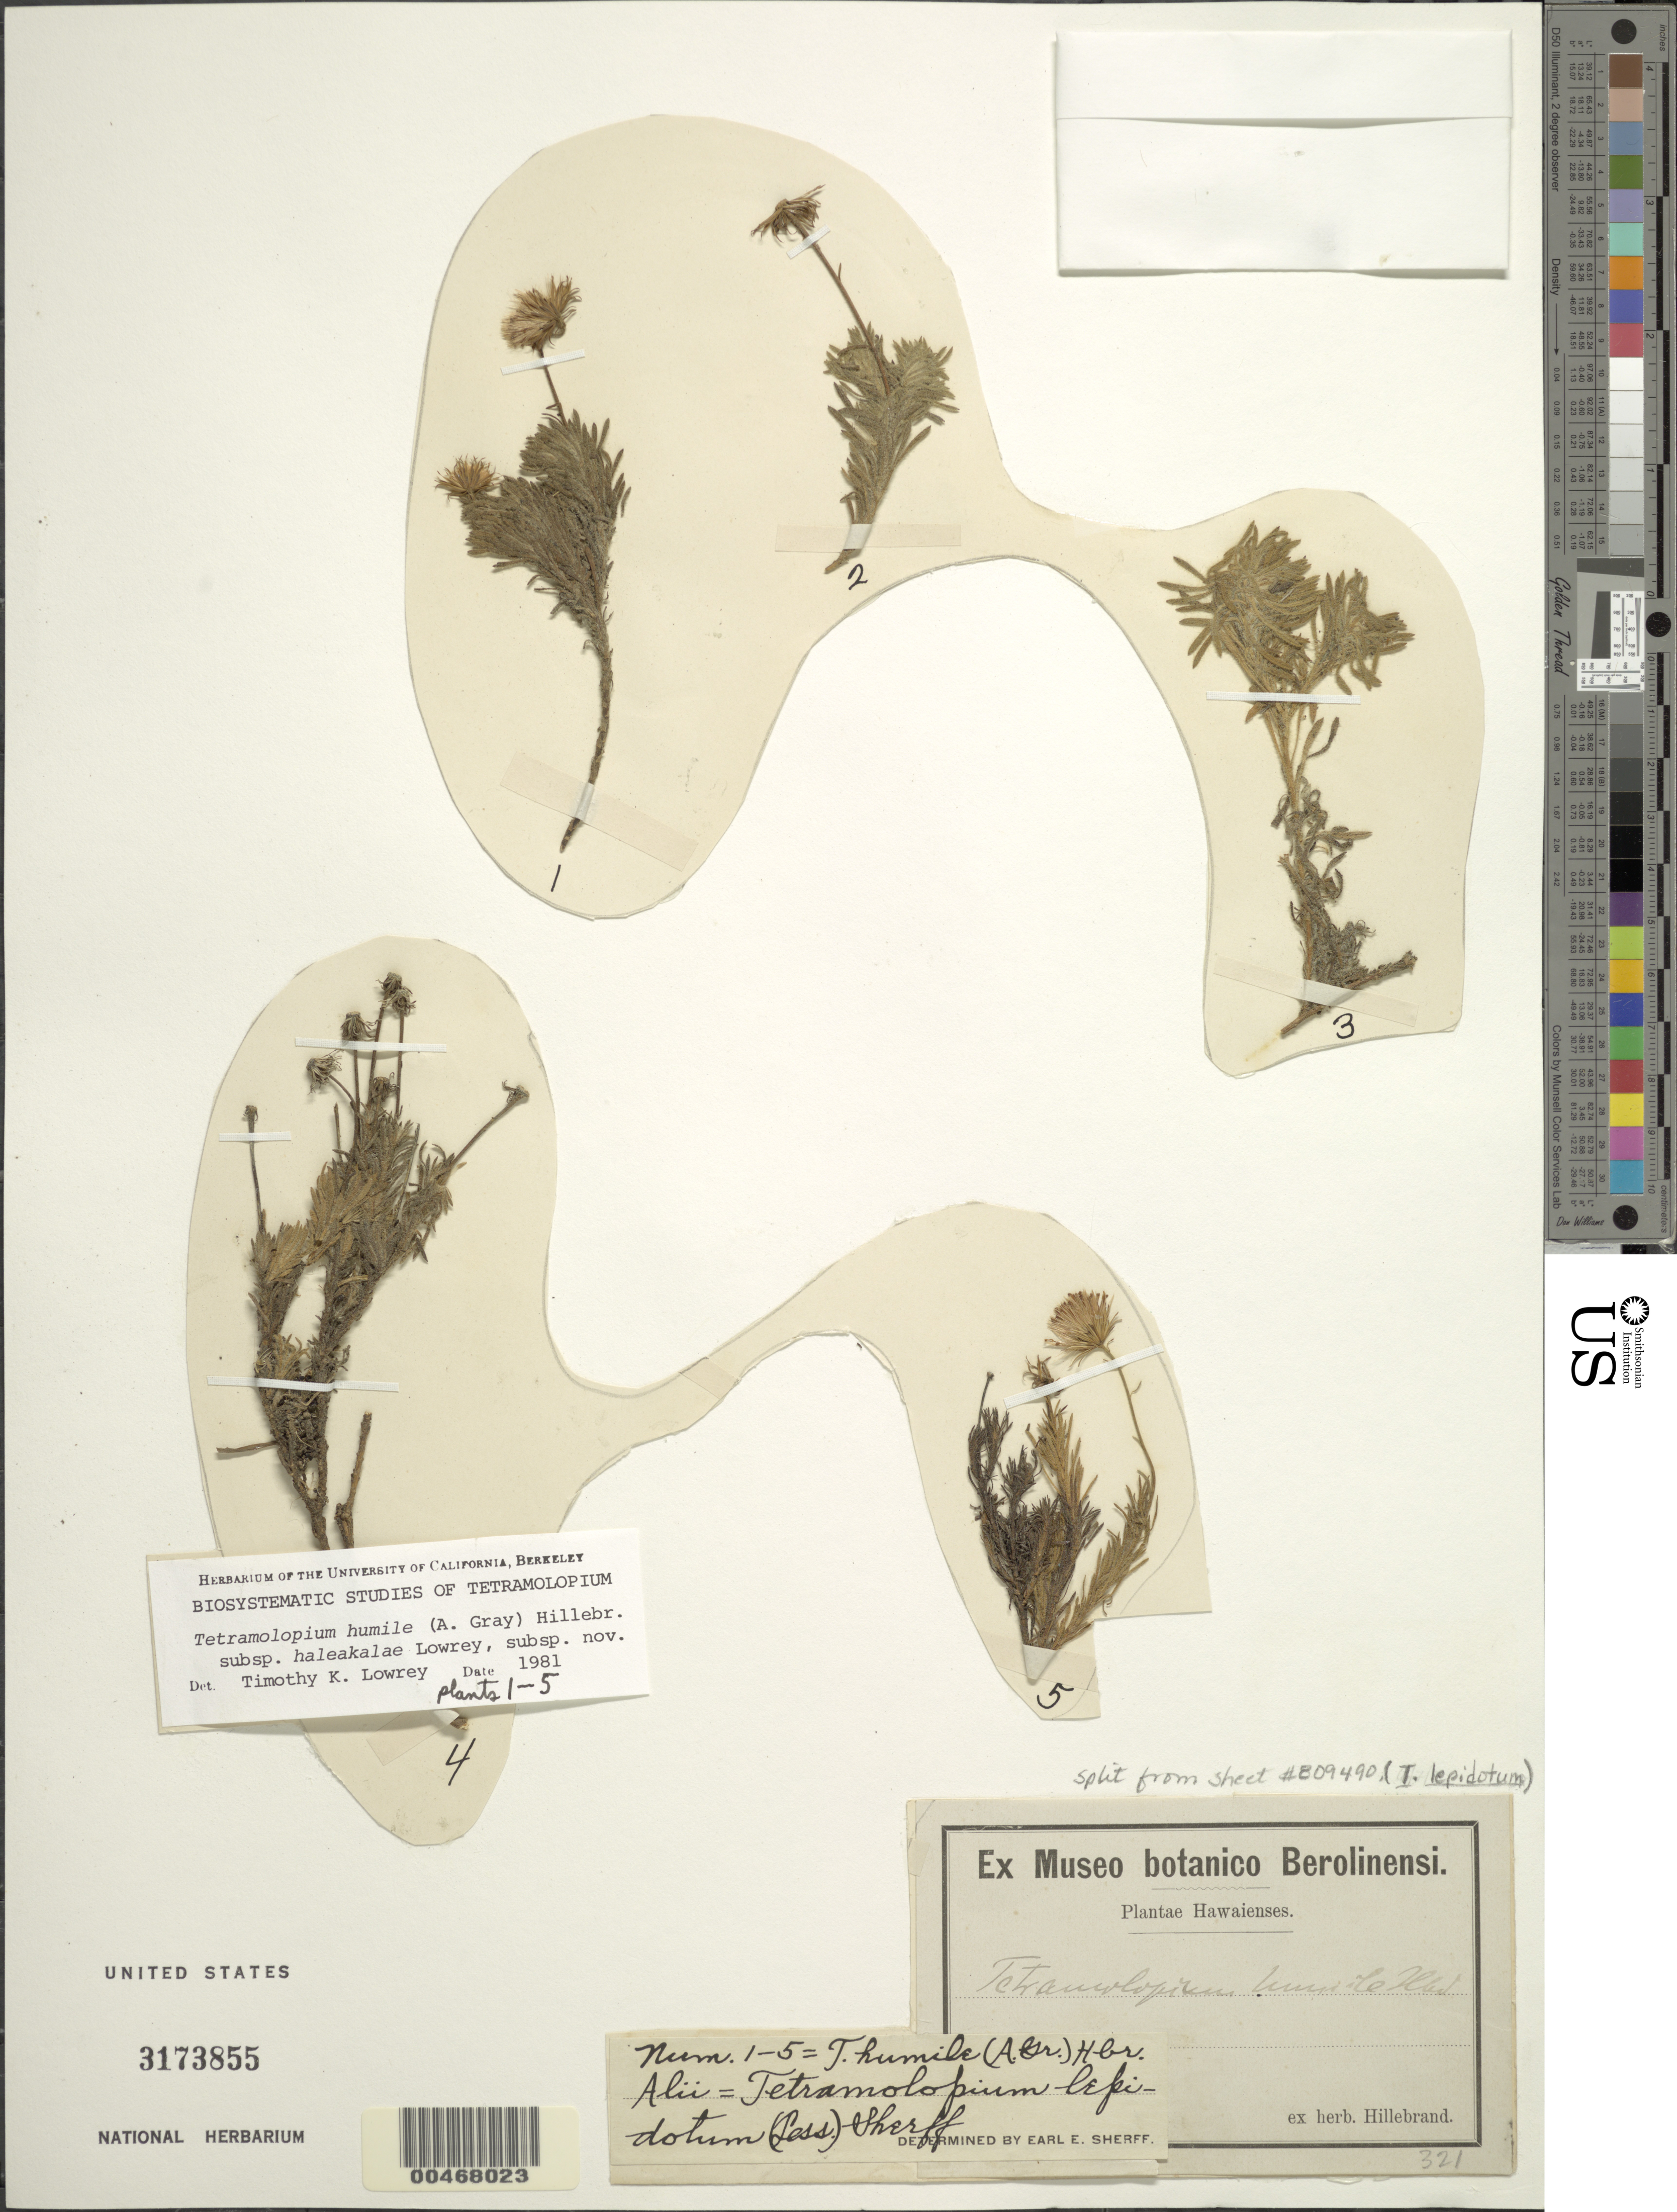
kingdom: Plantae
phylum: Tracheophyta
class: Magnoliopsida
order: Asterales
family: Asteraceae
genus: Tetramolopium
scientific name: Tetramolopium humile subsp. haleakalae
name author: Lowrey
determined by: Lowrey, T. K.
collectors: W. Hillebrand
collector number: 321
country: United States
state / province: Hawaii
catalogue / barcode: US 3173855